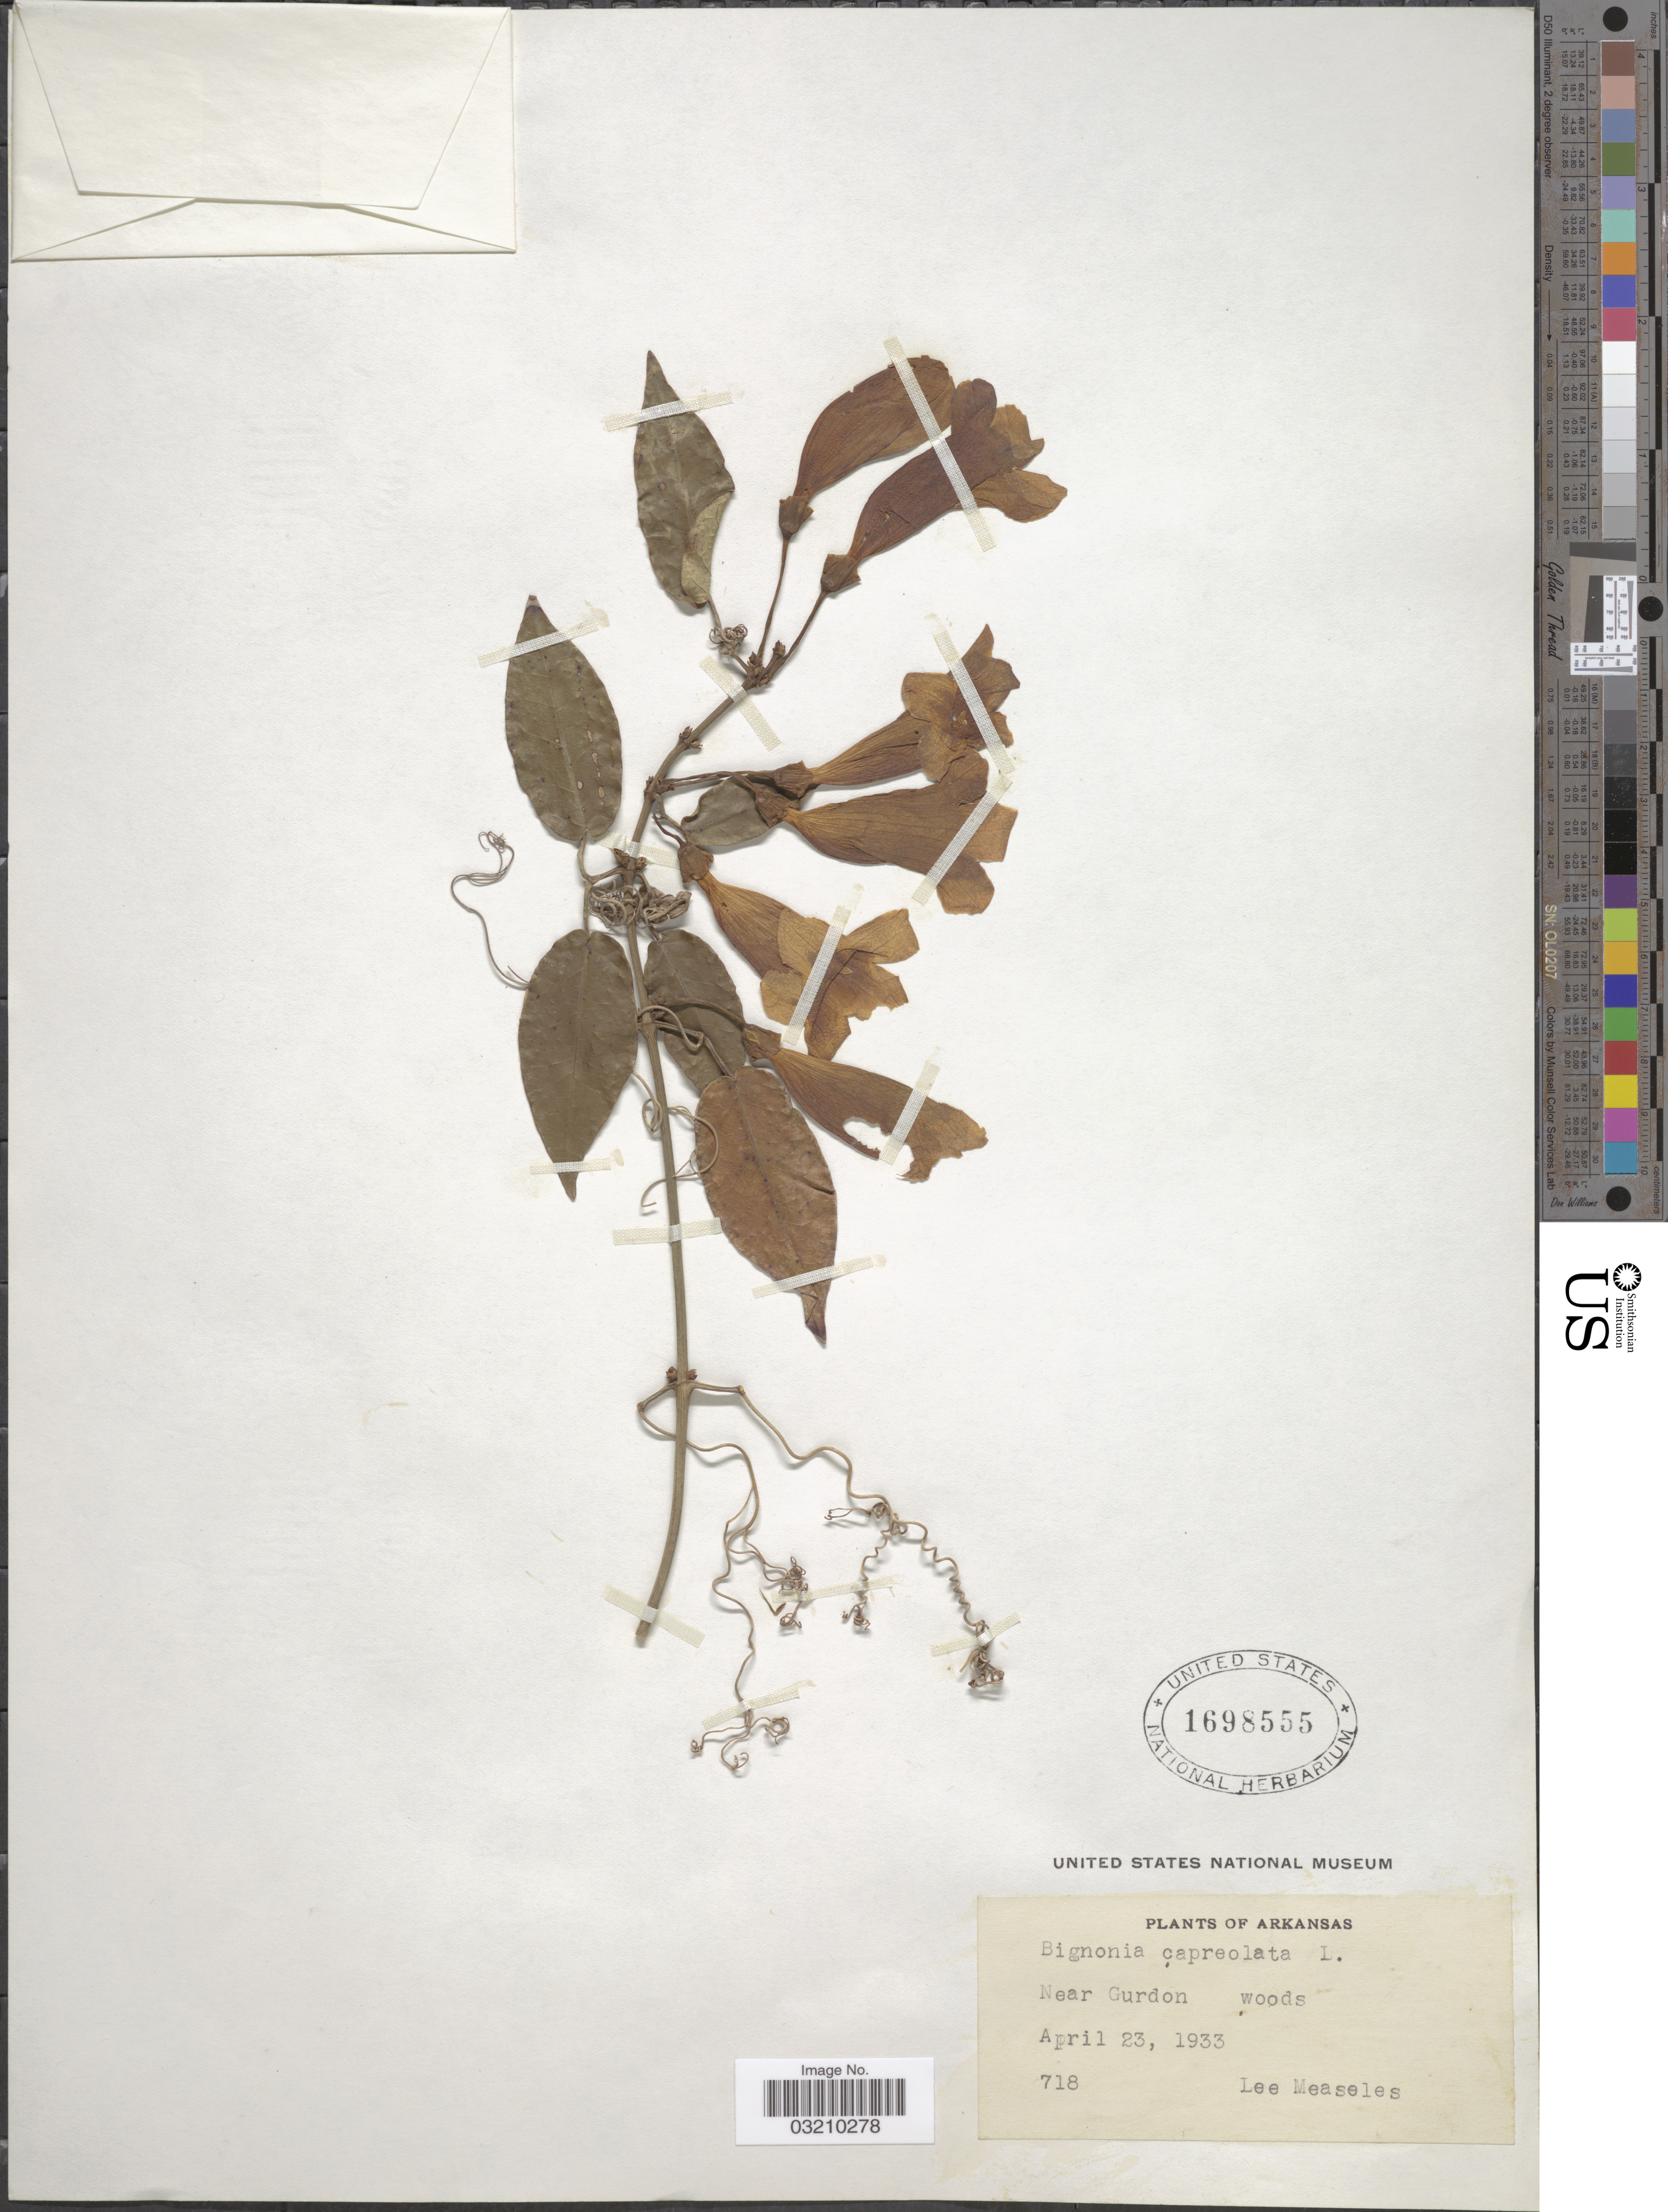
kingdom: Plantae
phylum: Tracheophyta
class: Magnoliopsida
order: Lamiales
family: Bignoniaceae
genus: Bignonia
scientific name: Bignonia capreolata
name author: L.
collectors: L. Measeles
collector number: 718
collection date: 1933-04-23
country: United States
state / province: Arkansas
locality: Near Gurdon woods.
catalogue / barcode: US 1698555